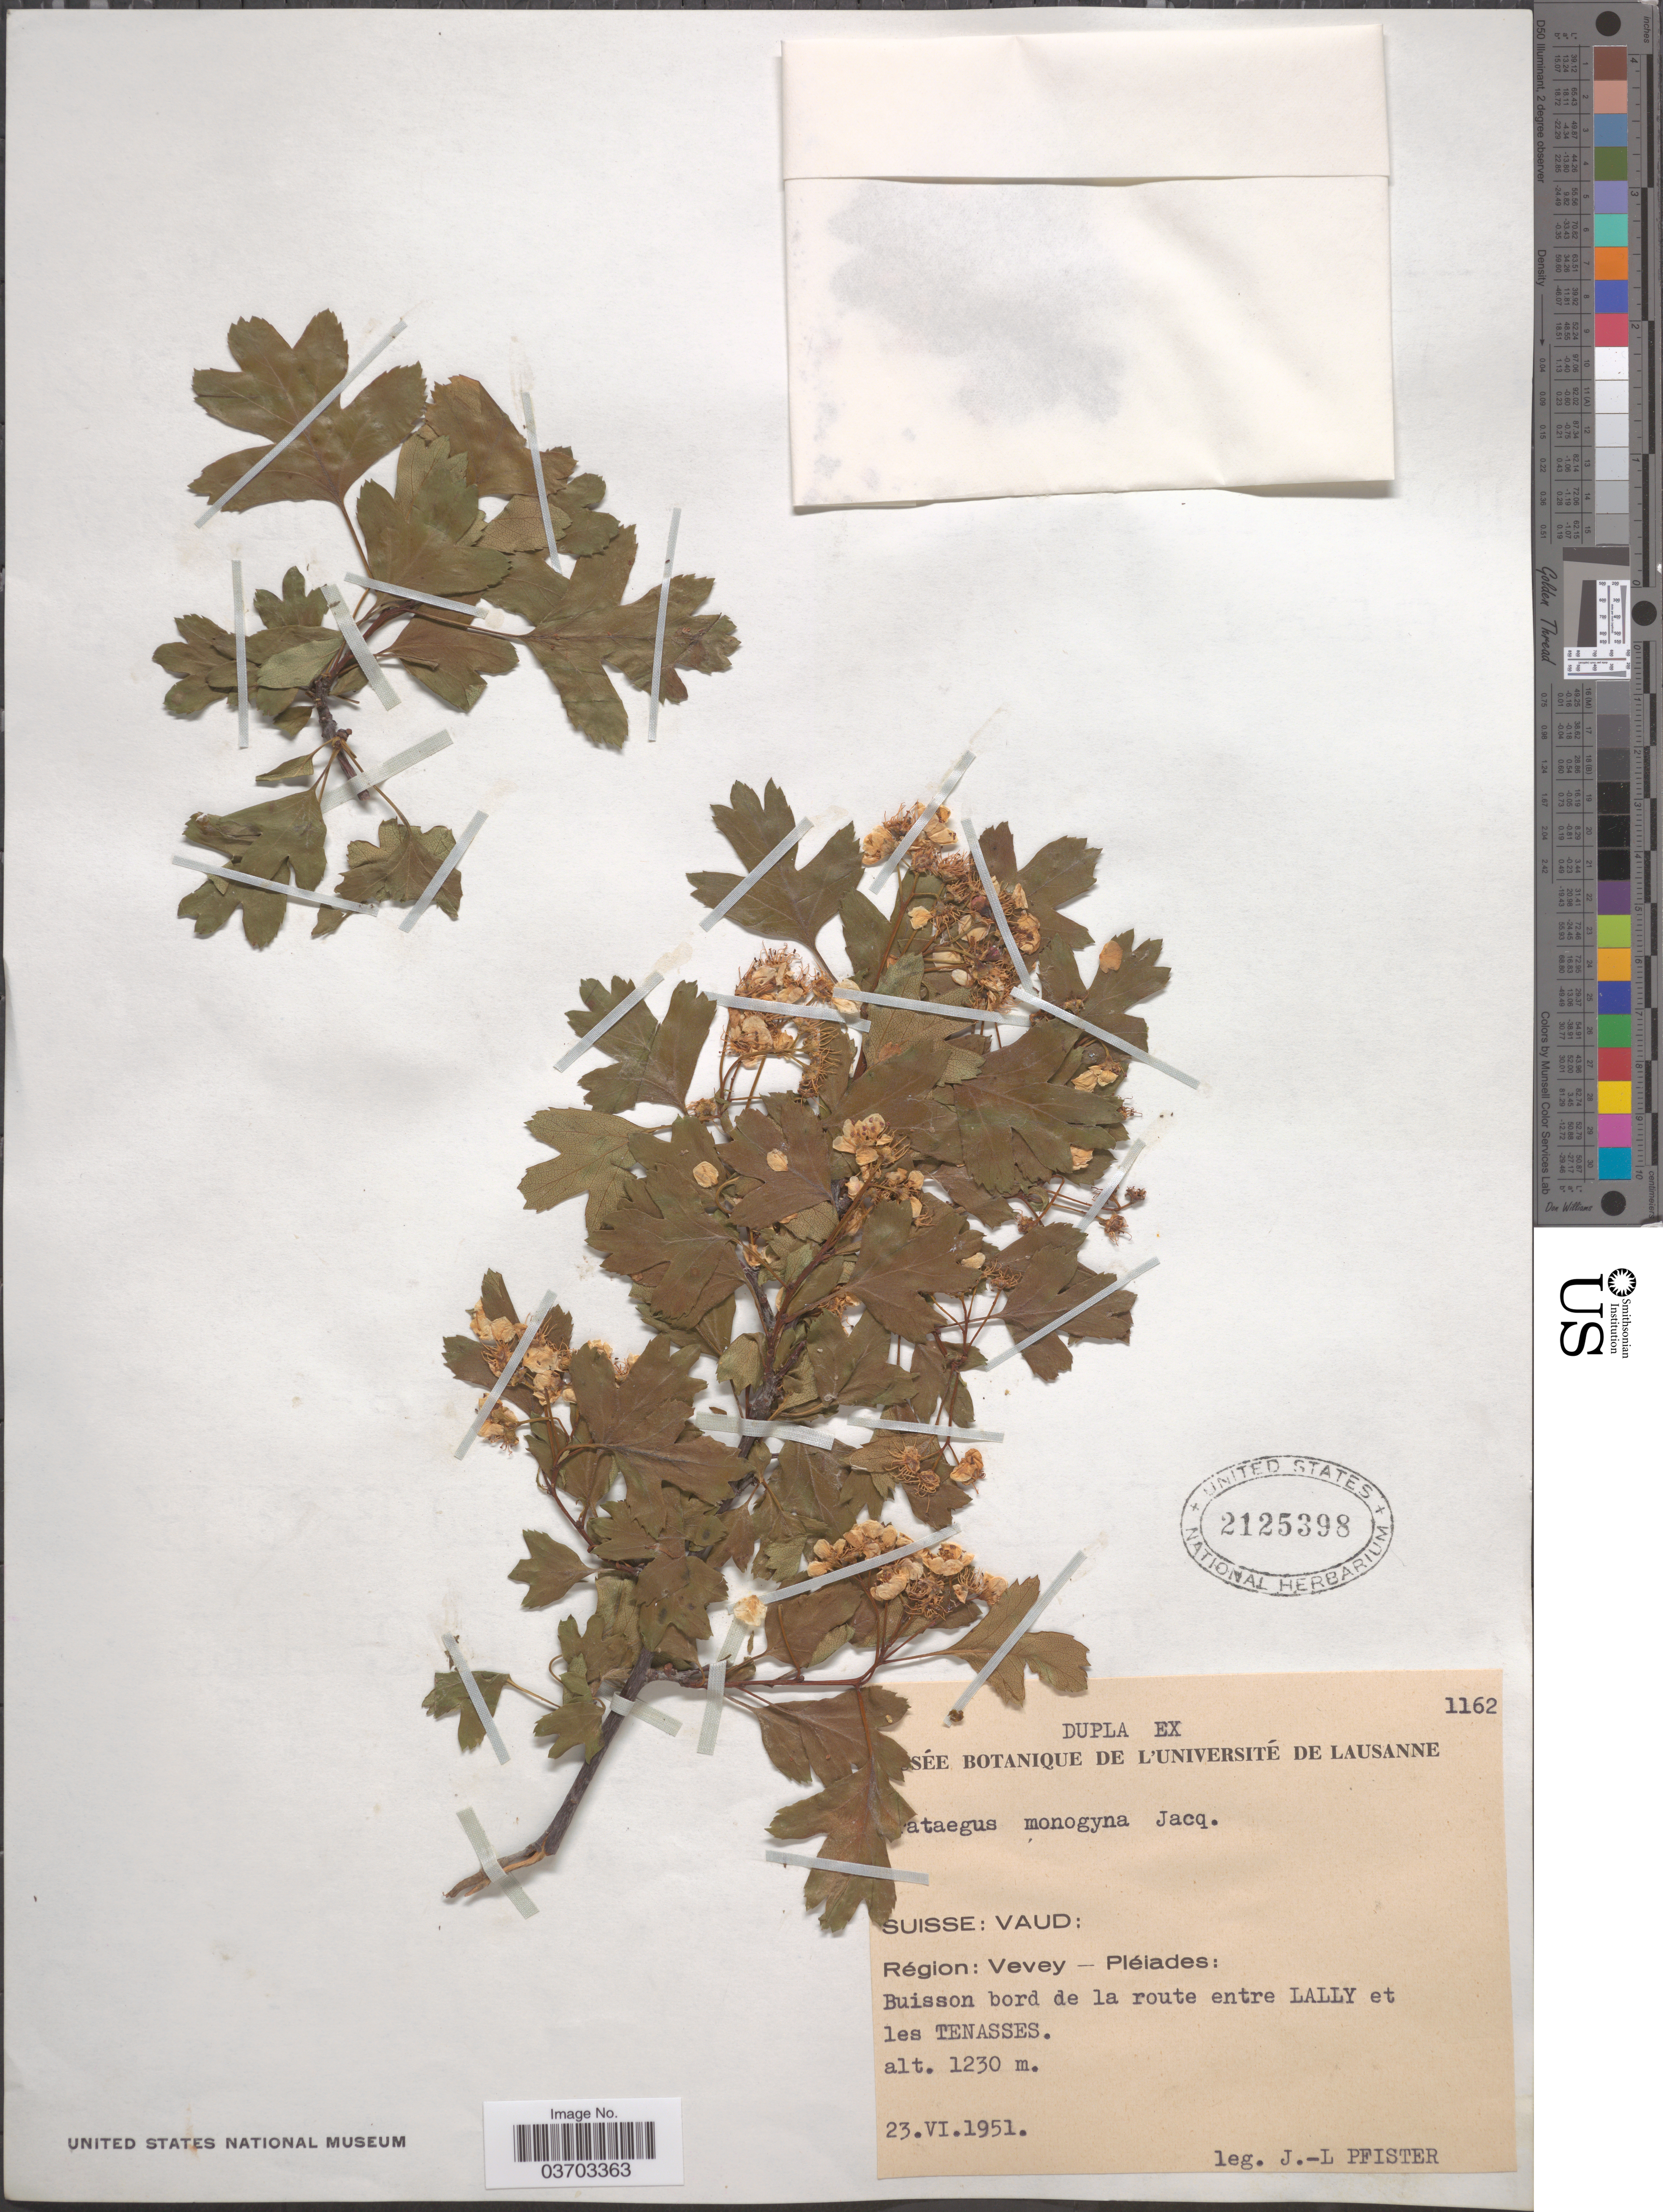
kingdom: Plantae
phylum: Tracheophyta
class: Magnoliopsida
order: Rosales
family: Rosaceae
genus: Crataegus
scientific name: Crataegus monogyna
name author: Lindin.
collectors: J. Pfister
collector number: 1162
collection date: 1951-06-23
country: Switzerland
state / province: Vaud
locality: Suisse. Région: Vevey - Pléiades: Buisson bord de la route entre Lally et les Tenasses.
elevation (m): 1230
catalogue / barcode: US 2125398